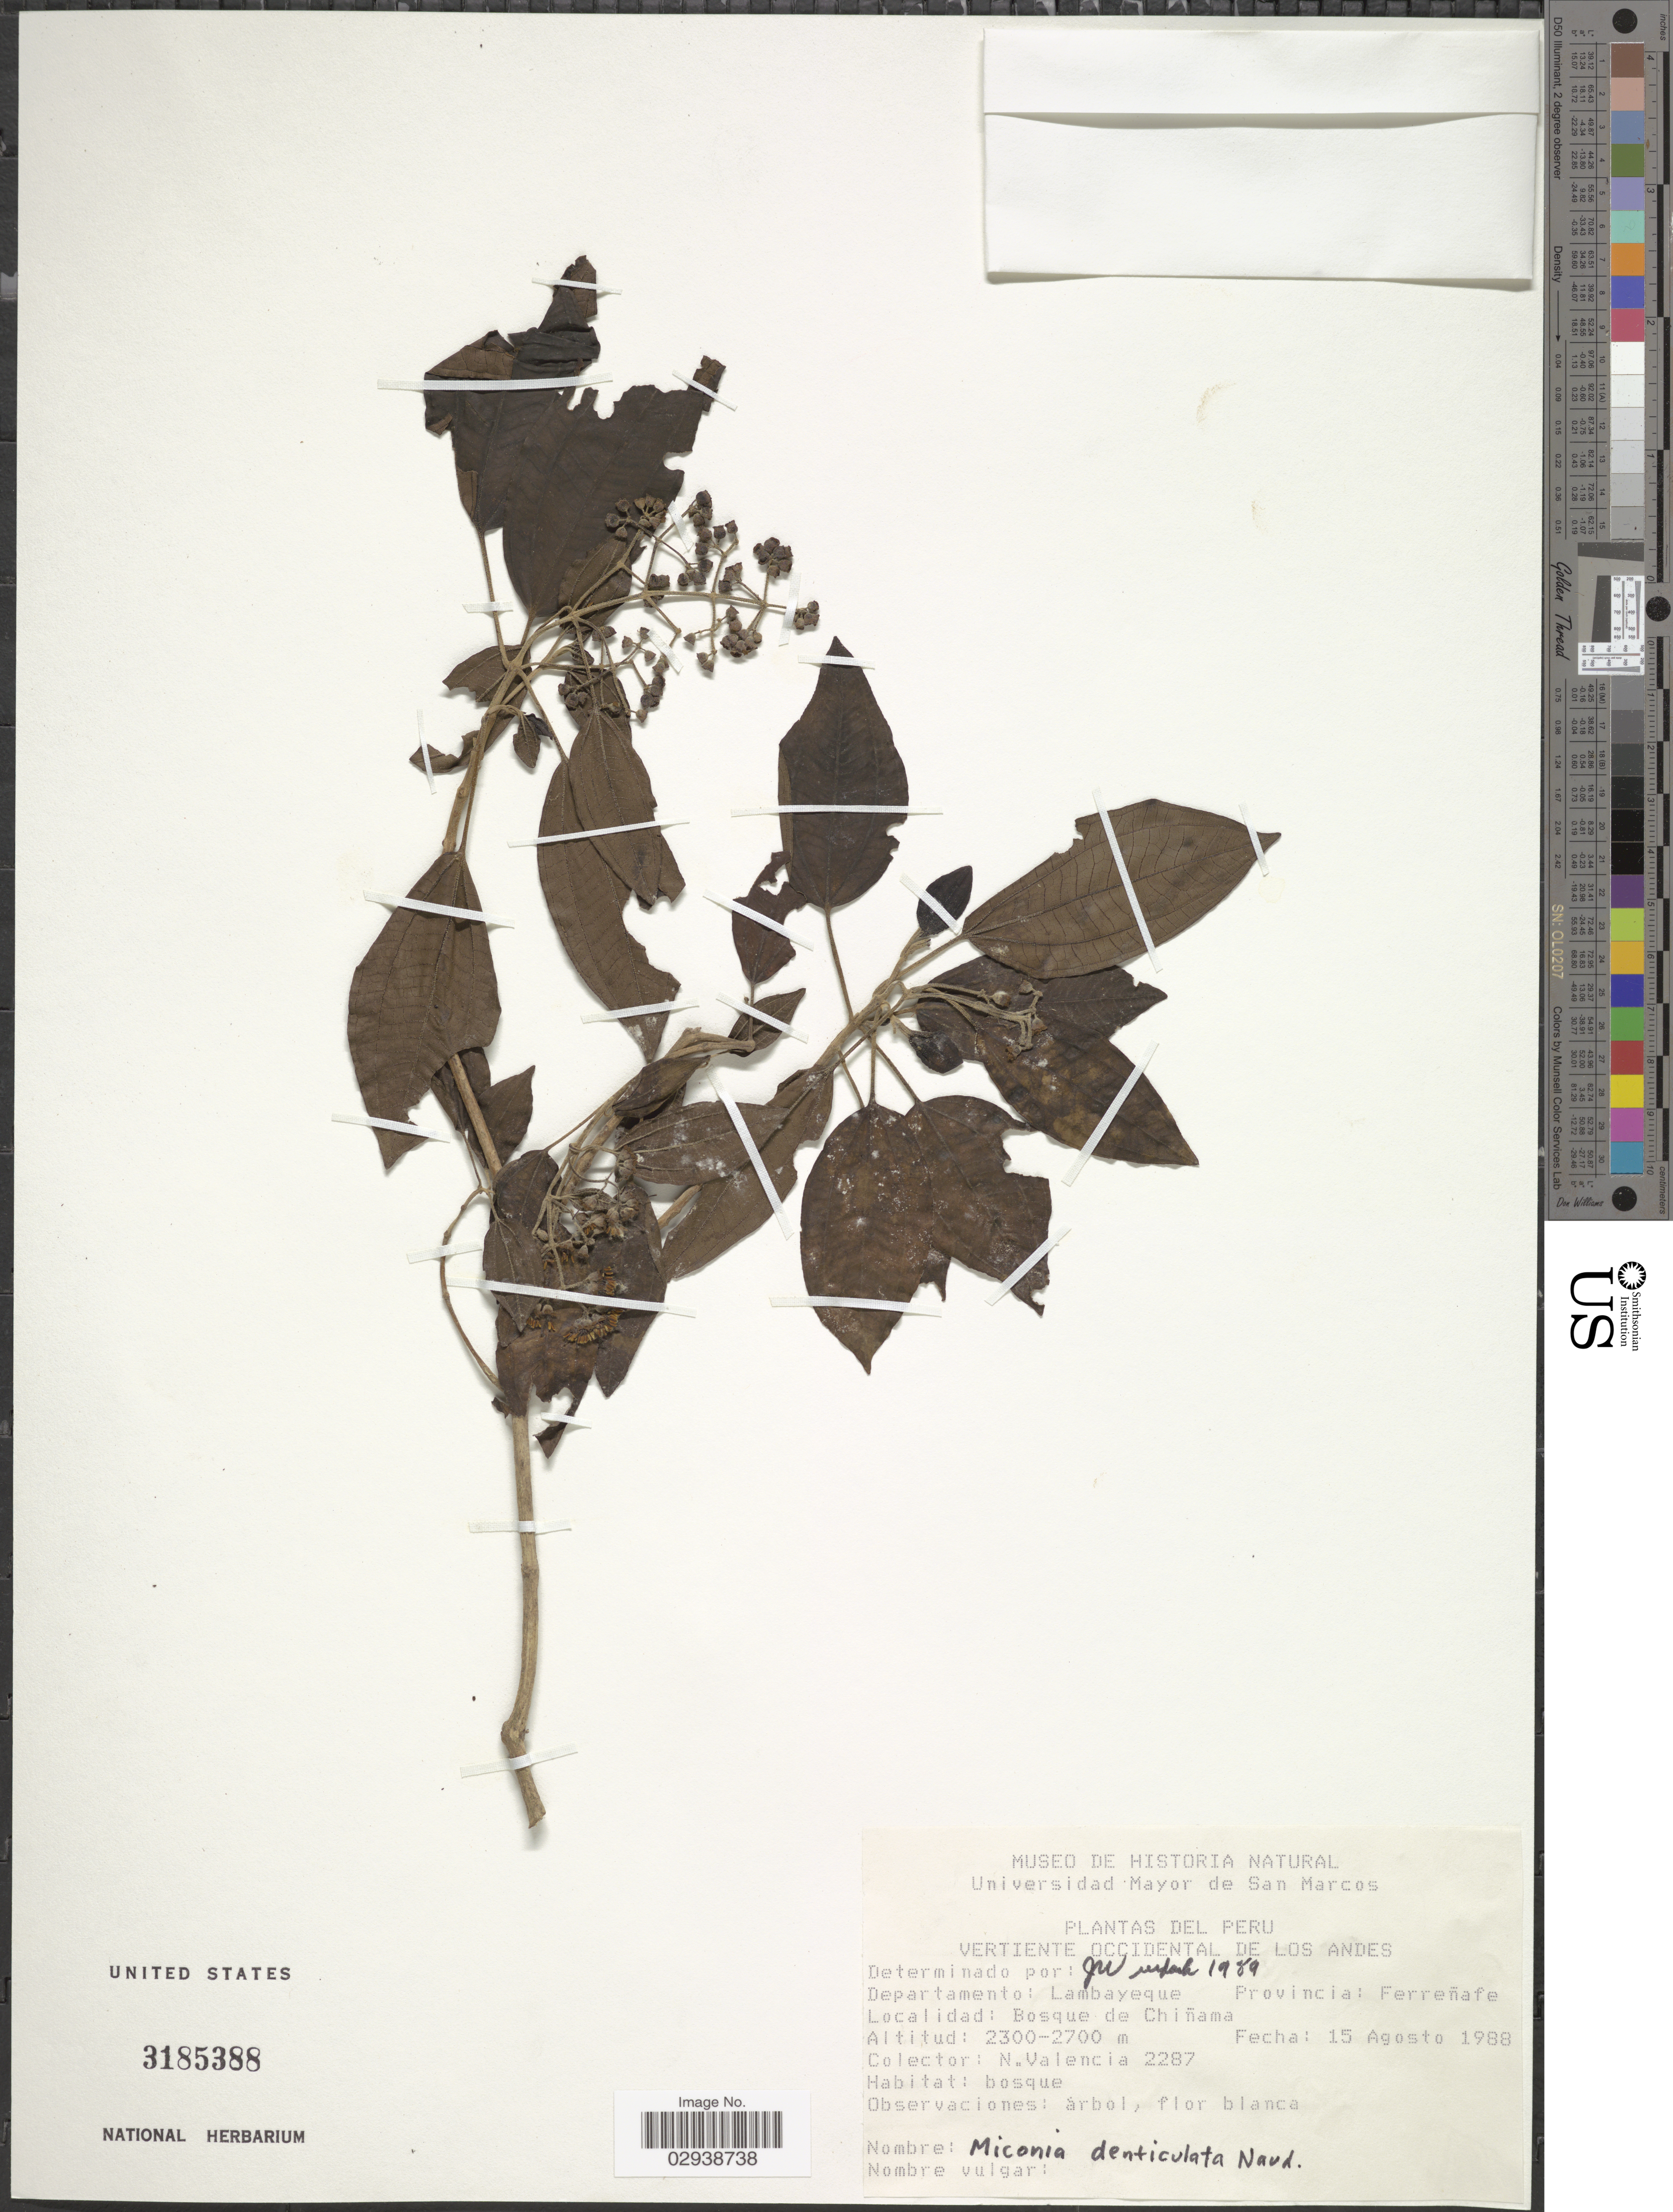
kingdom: Plantae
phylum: Tracheophyta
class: Magnoliopsida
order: Myrtales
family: Melastomataceae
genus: Miconia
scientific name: Miconia denticulata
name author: Naudin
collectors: N. Valencia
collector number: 2287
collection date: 1988-08-15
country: Peru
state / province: Lambayeque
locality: Departamento: Lambayeque, Provincia: Ferreñafe, Bosque de Chiñama.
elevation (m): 2300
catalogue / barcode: US 3185388